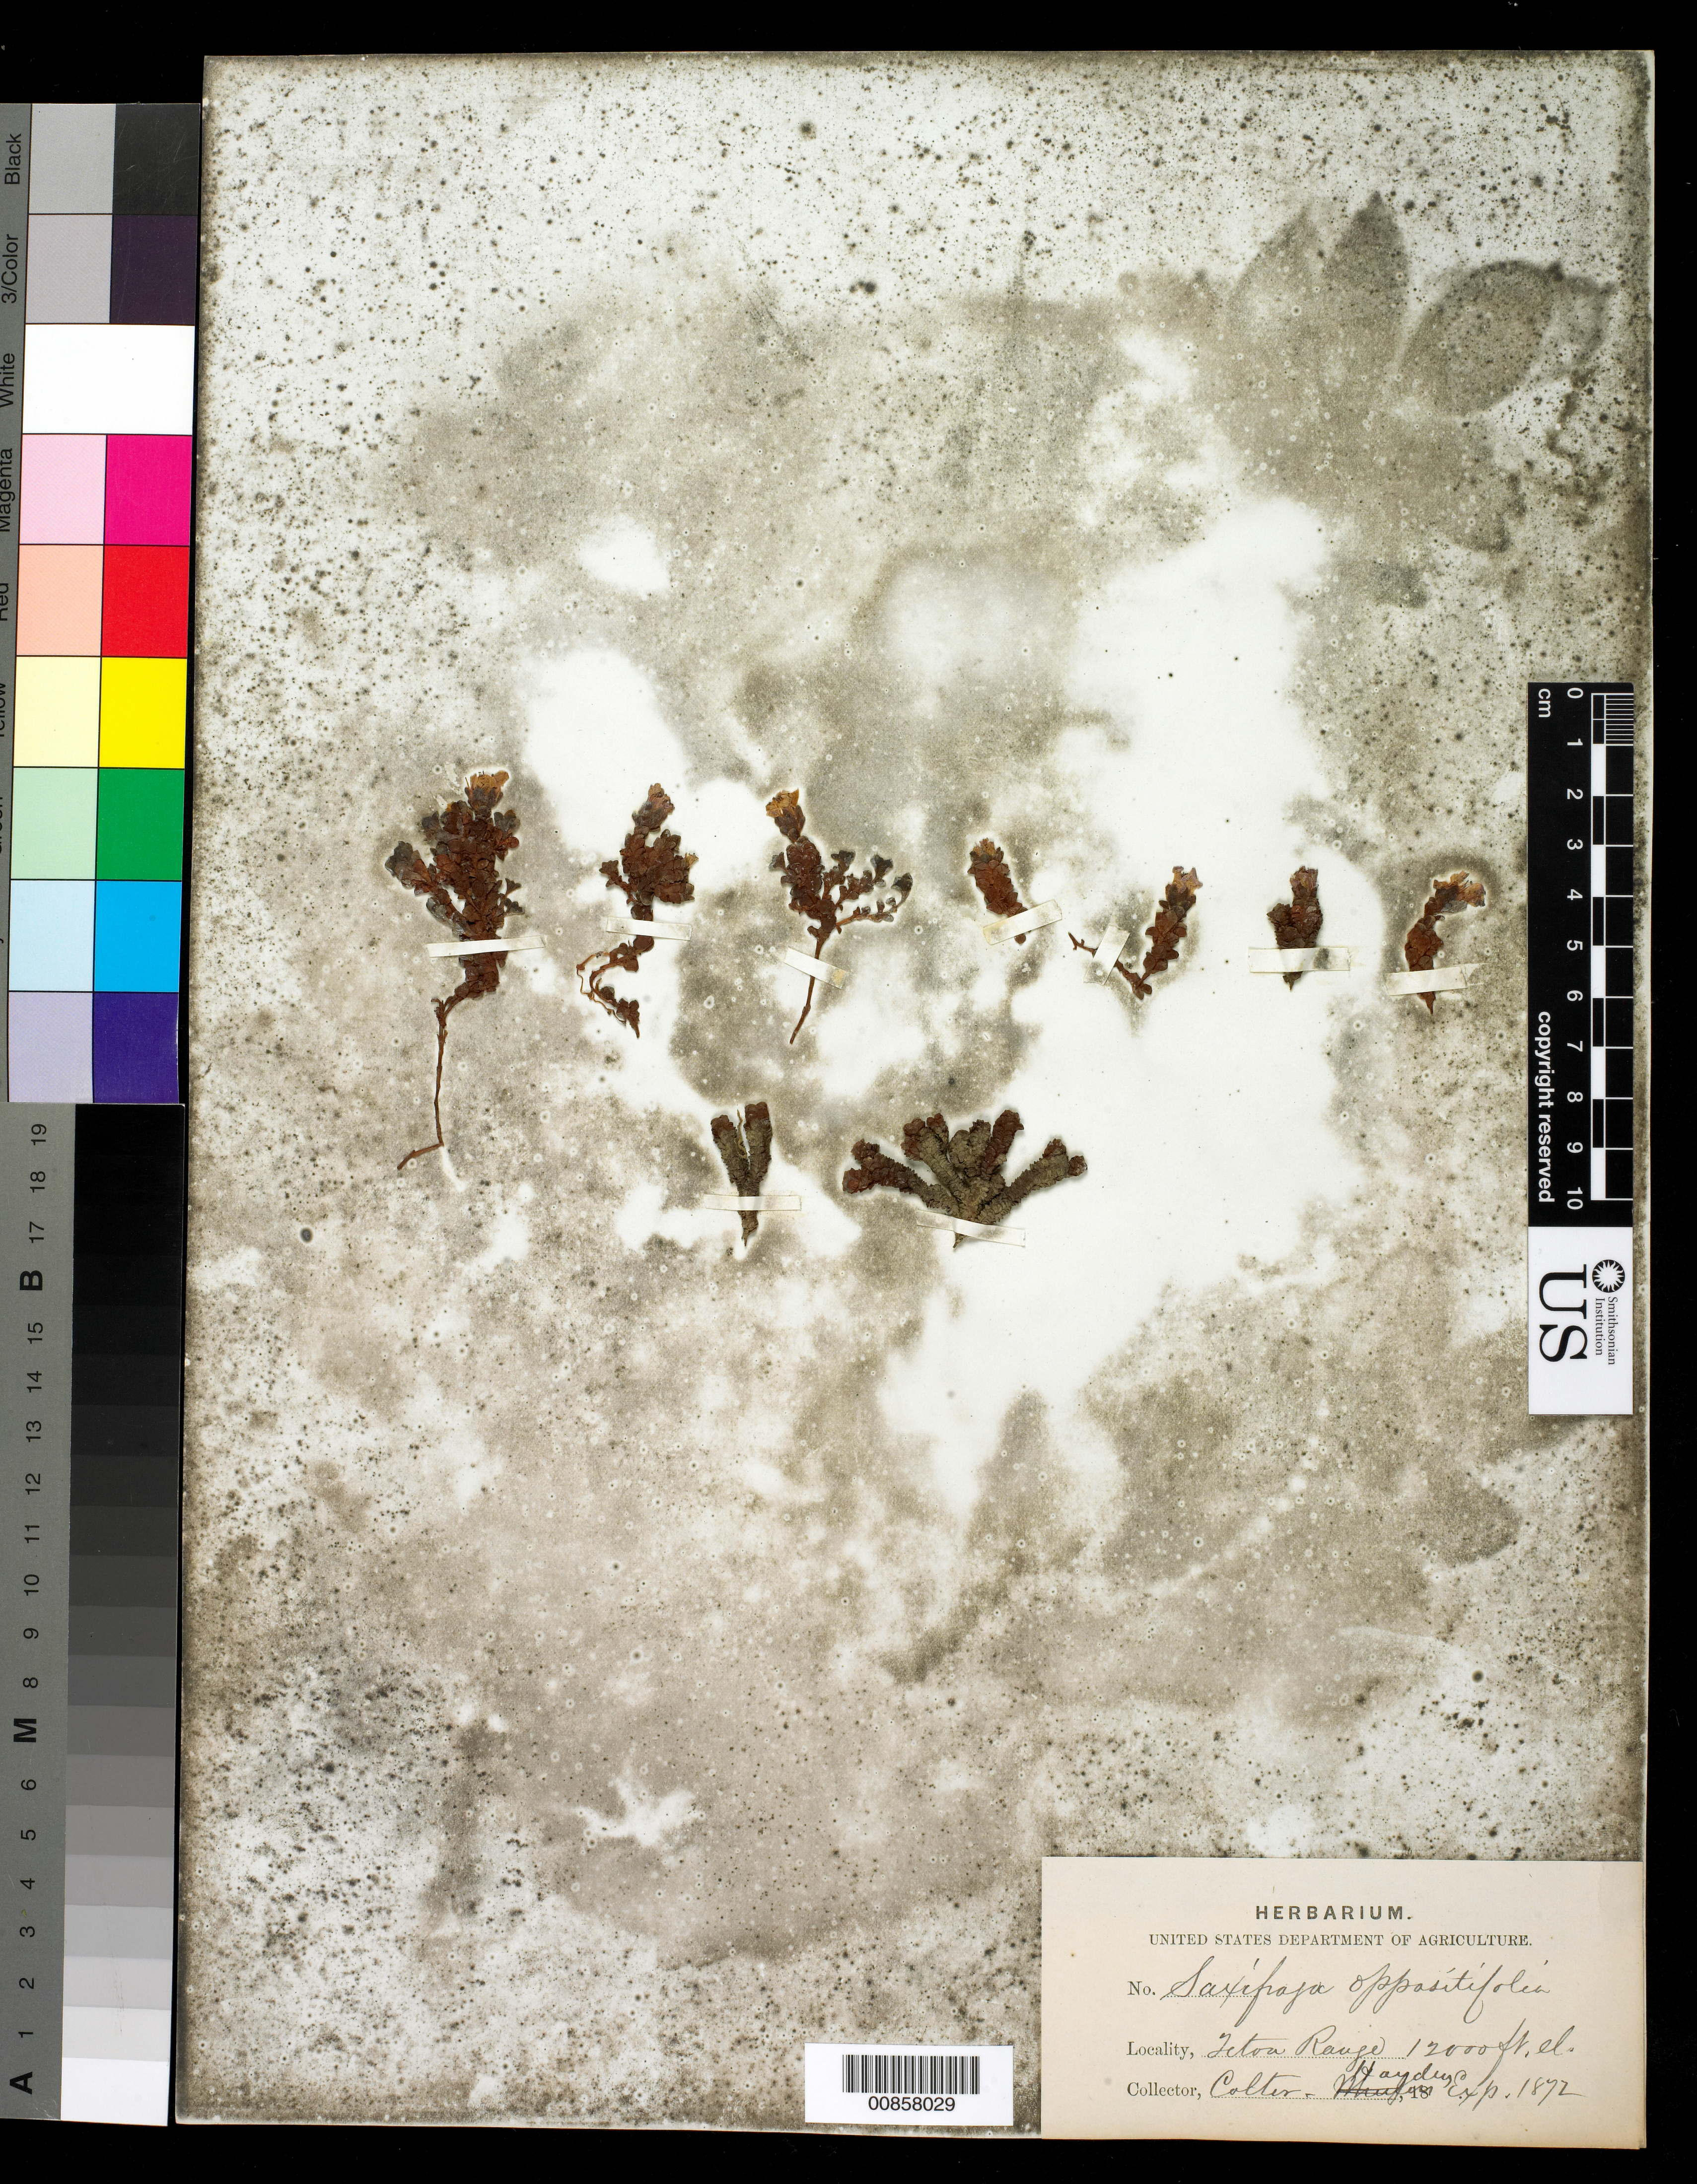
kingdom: Plantae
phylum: Tracheophyta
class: Magnoliopsida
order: Saxifragales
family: Saxifragaceae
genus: Saxifraga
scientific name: Saxifraga oppositifolia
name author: L.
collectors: -- Coulter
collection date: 1872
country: United States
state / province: Wyoming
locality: Teton Range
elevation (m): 3658